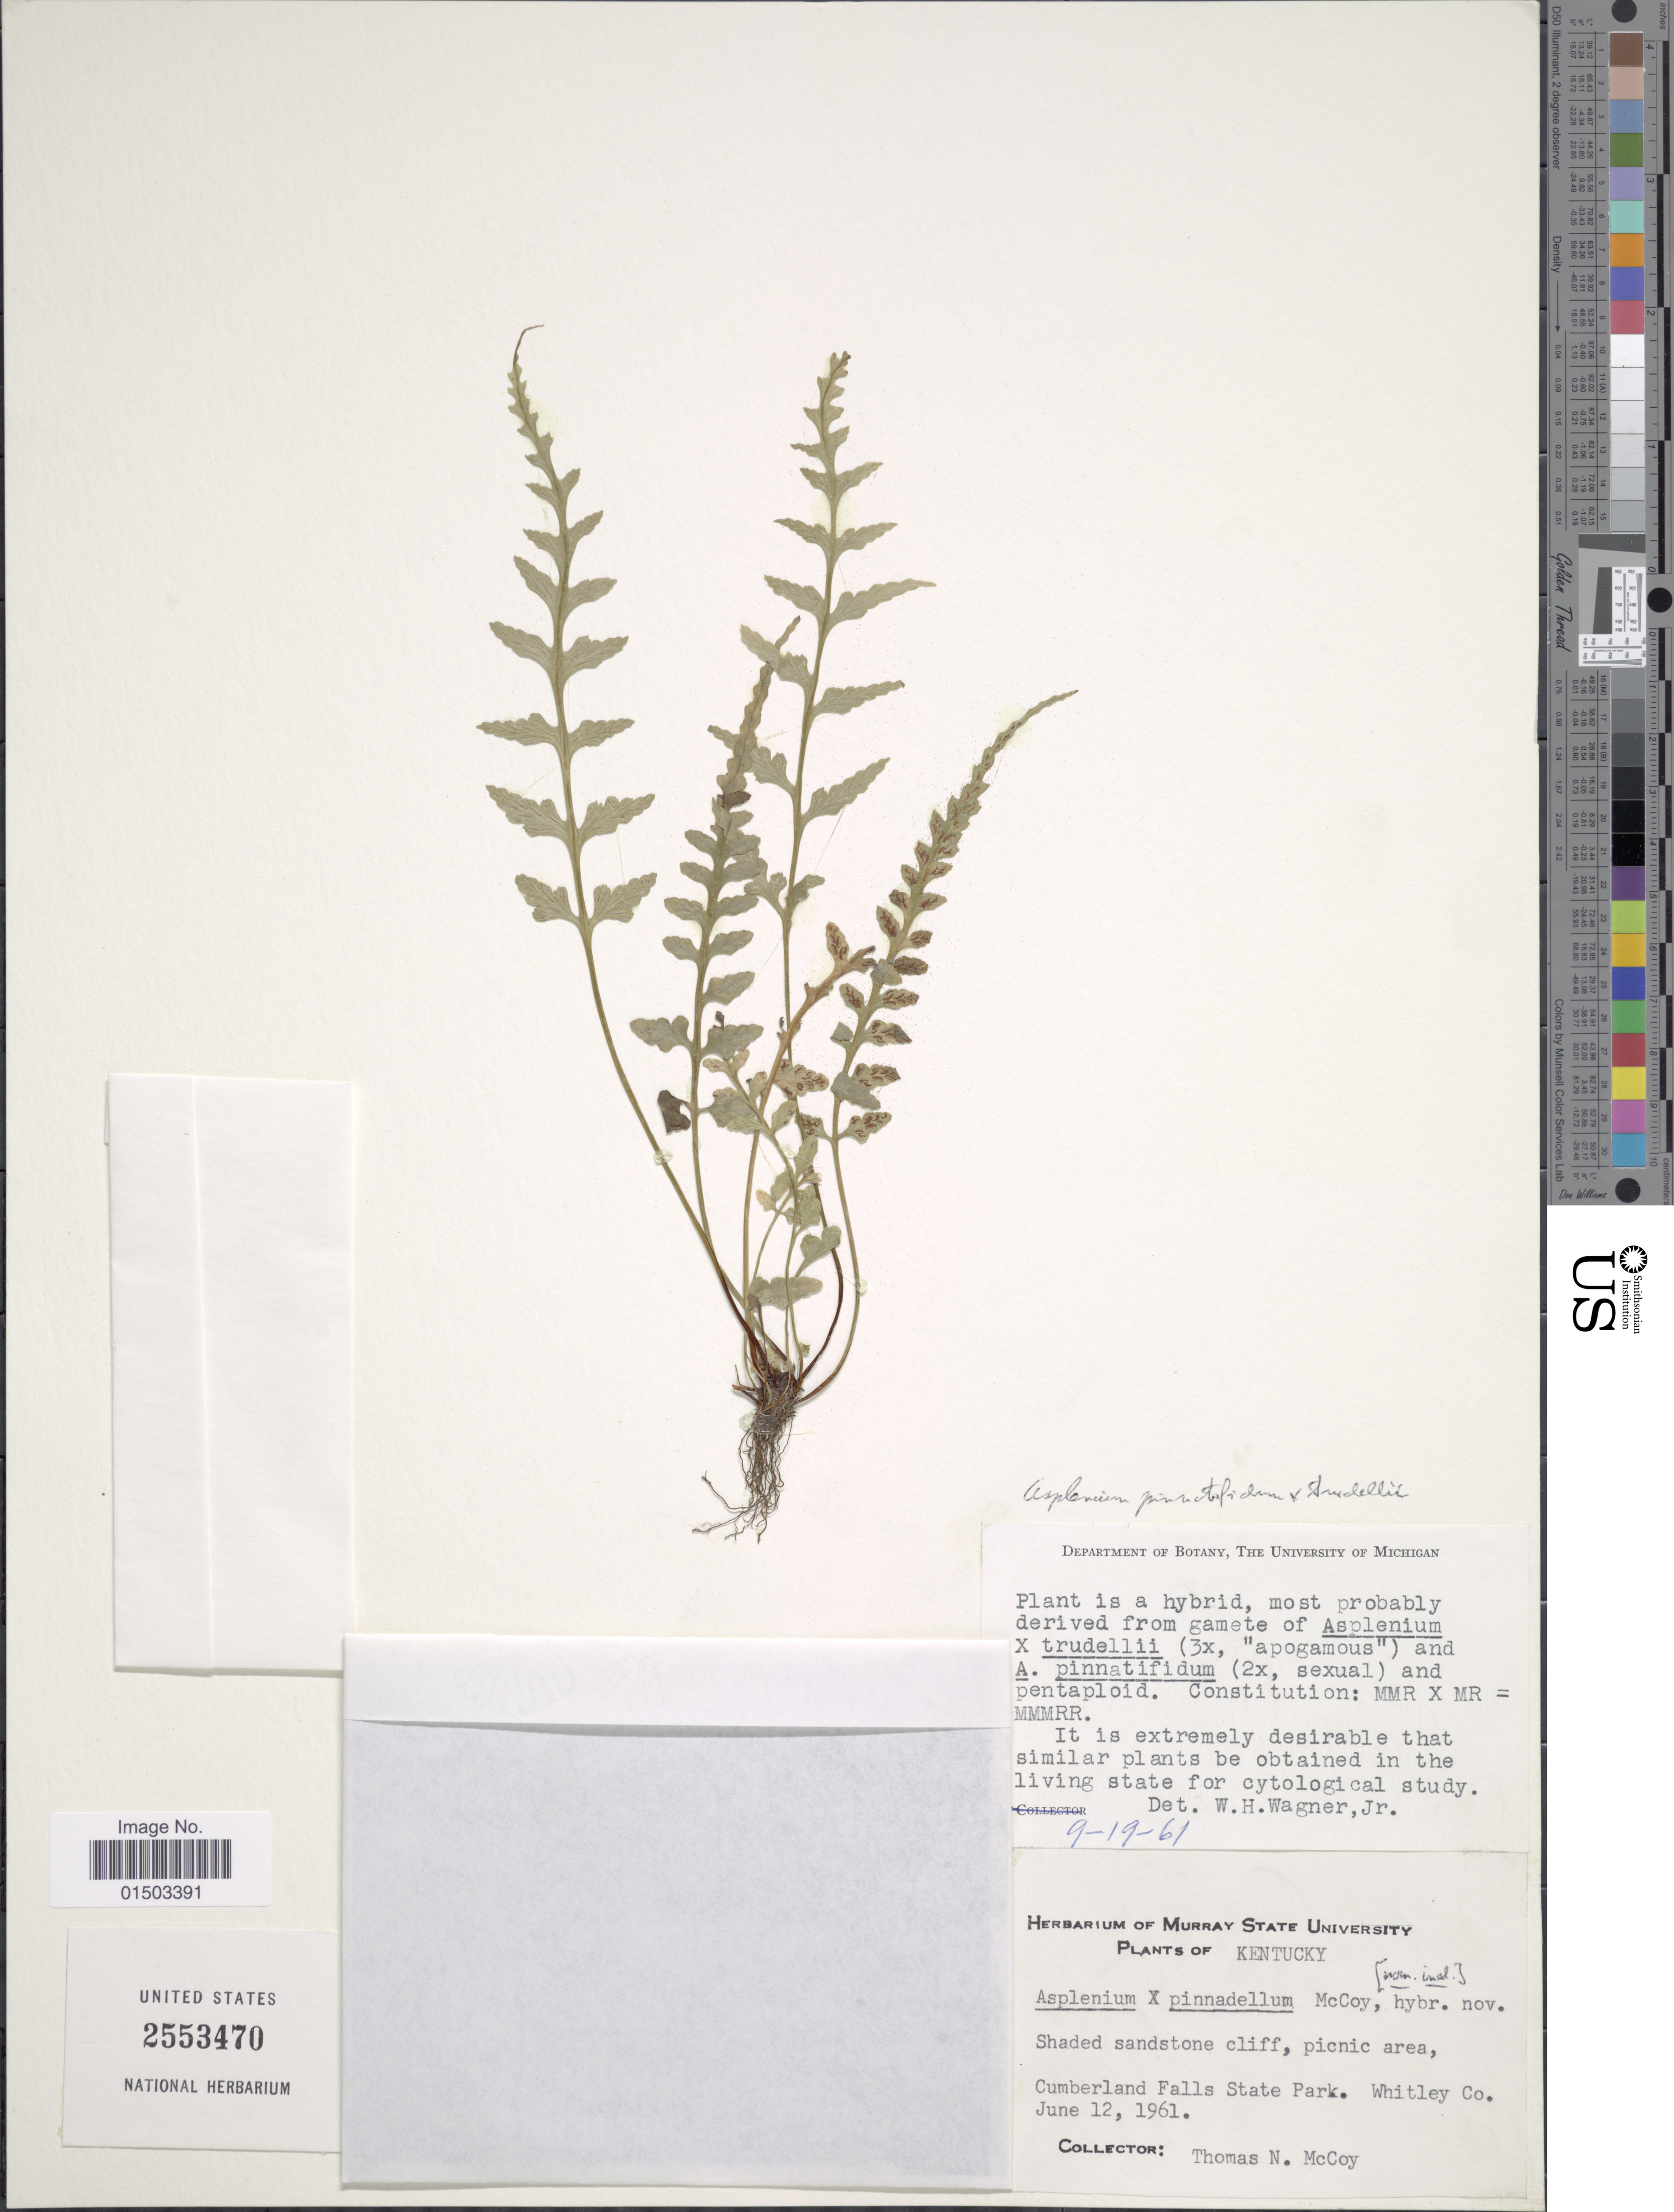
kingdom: Plantae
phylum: Tracheophyta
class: Polypodiopsida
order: Polypodiales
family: Aspleniaceae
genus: Asplenium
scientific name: Asplenium pinnatifidum x A. x trudellii Wherry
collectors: T. N. McCoy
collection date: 1961-06-12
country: United States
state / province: Kentucky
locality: Cumberland Falls State Park, Witley Co.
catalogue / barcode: US 2553470